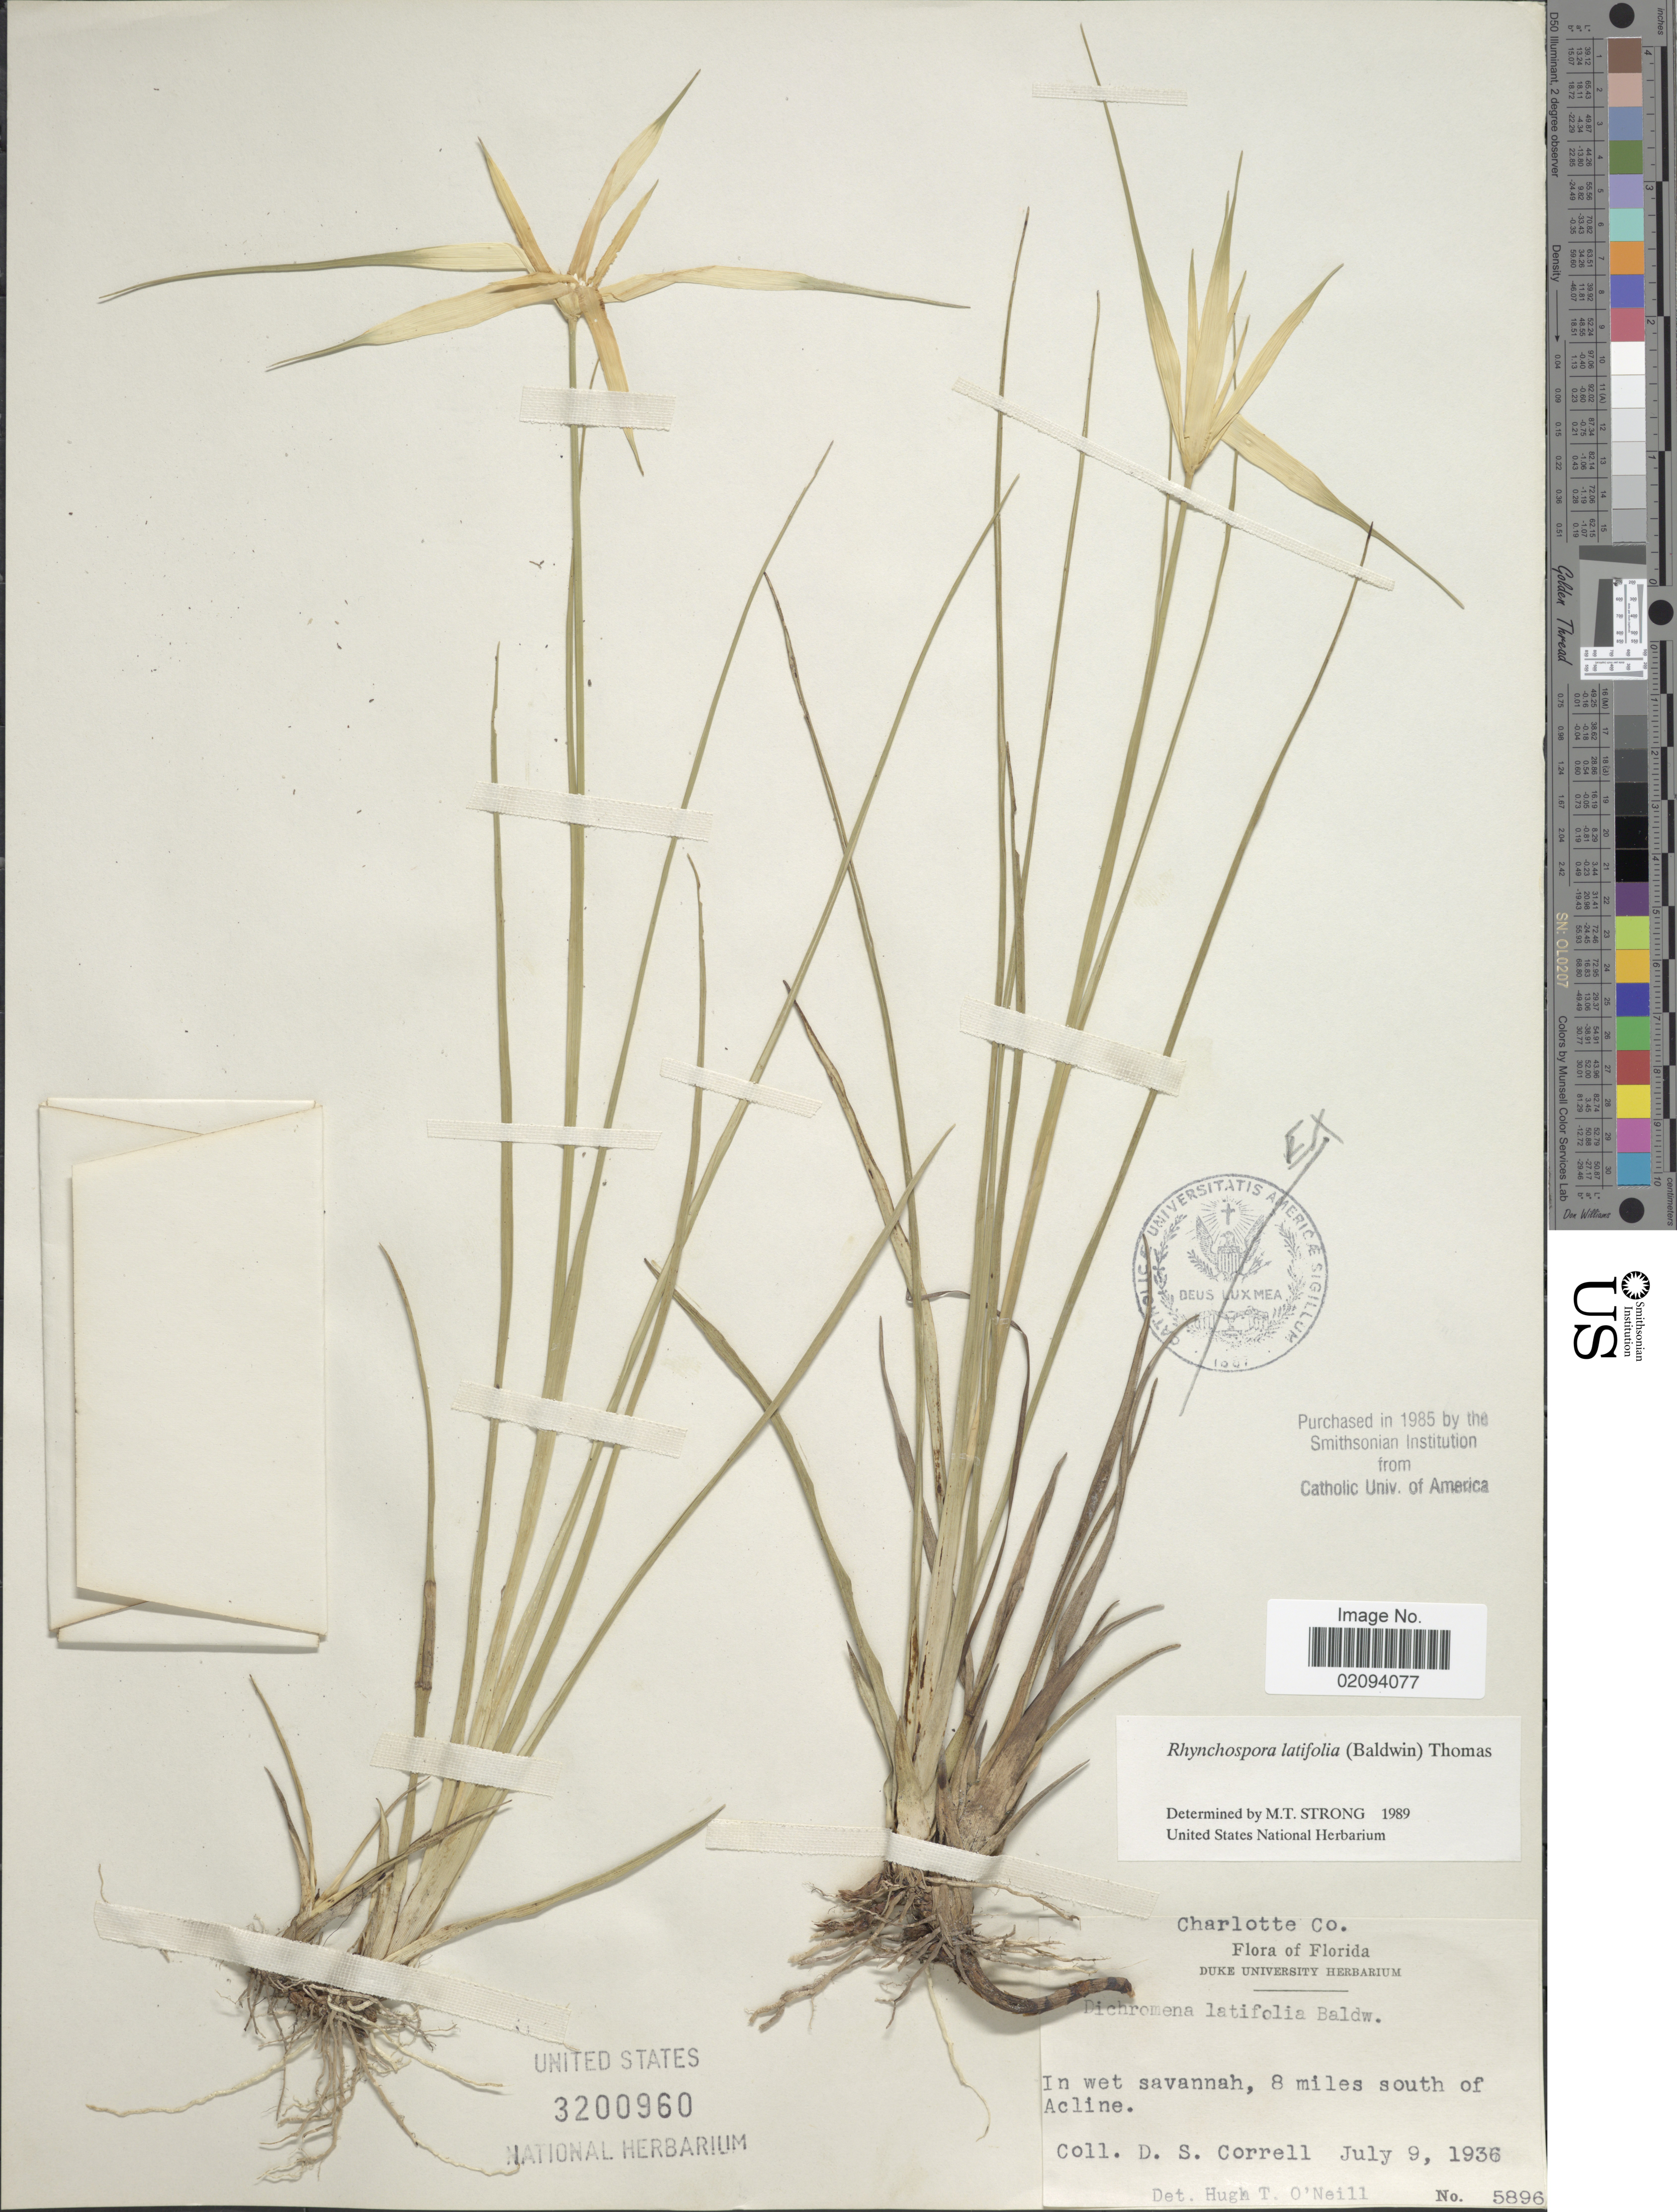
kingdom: Plantae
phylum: Tracheophyta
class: Liliopsida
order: Poales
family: Cyperaceae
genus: Rhynchospora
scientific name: Rhynchospora latifolia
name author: (Baldwin ex Elliott) W.W. Thomas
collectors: D. S. Correll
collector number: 5896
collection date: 1936-07-09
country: United States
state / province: Florida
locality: Charlotte Co. In wet savannah, 8 miles south of Acline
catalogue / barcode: US 3200960